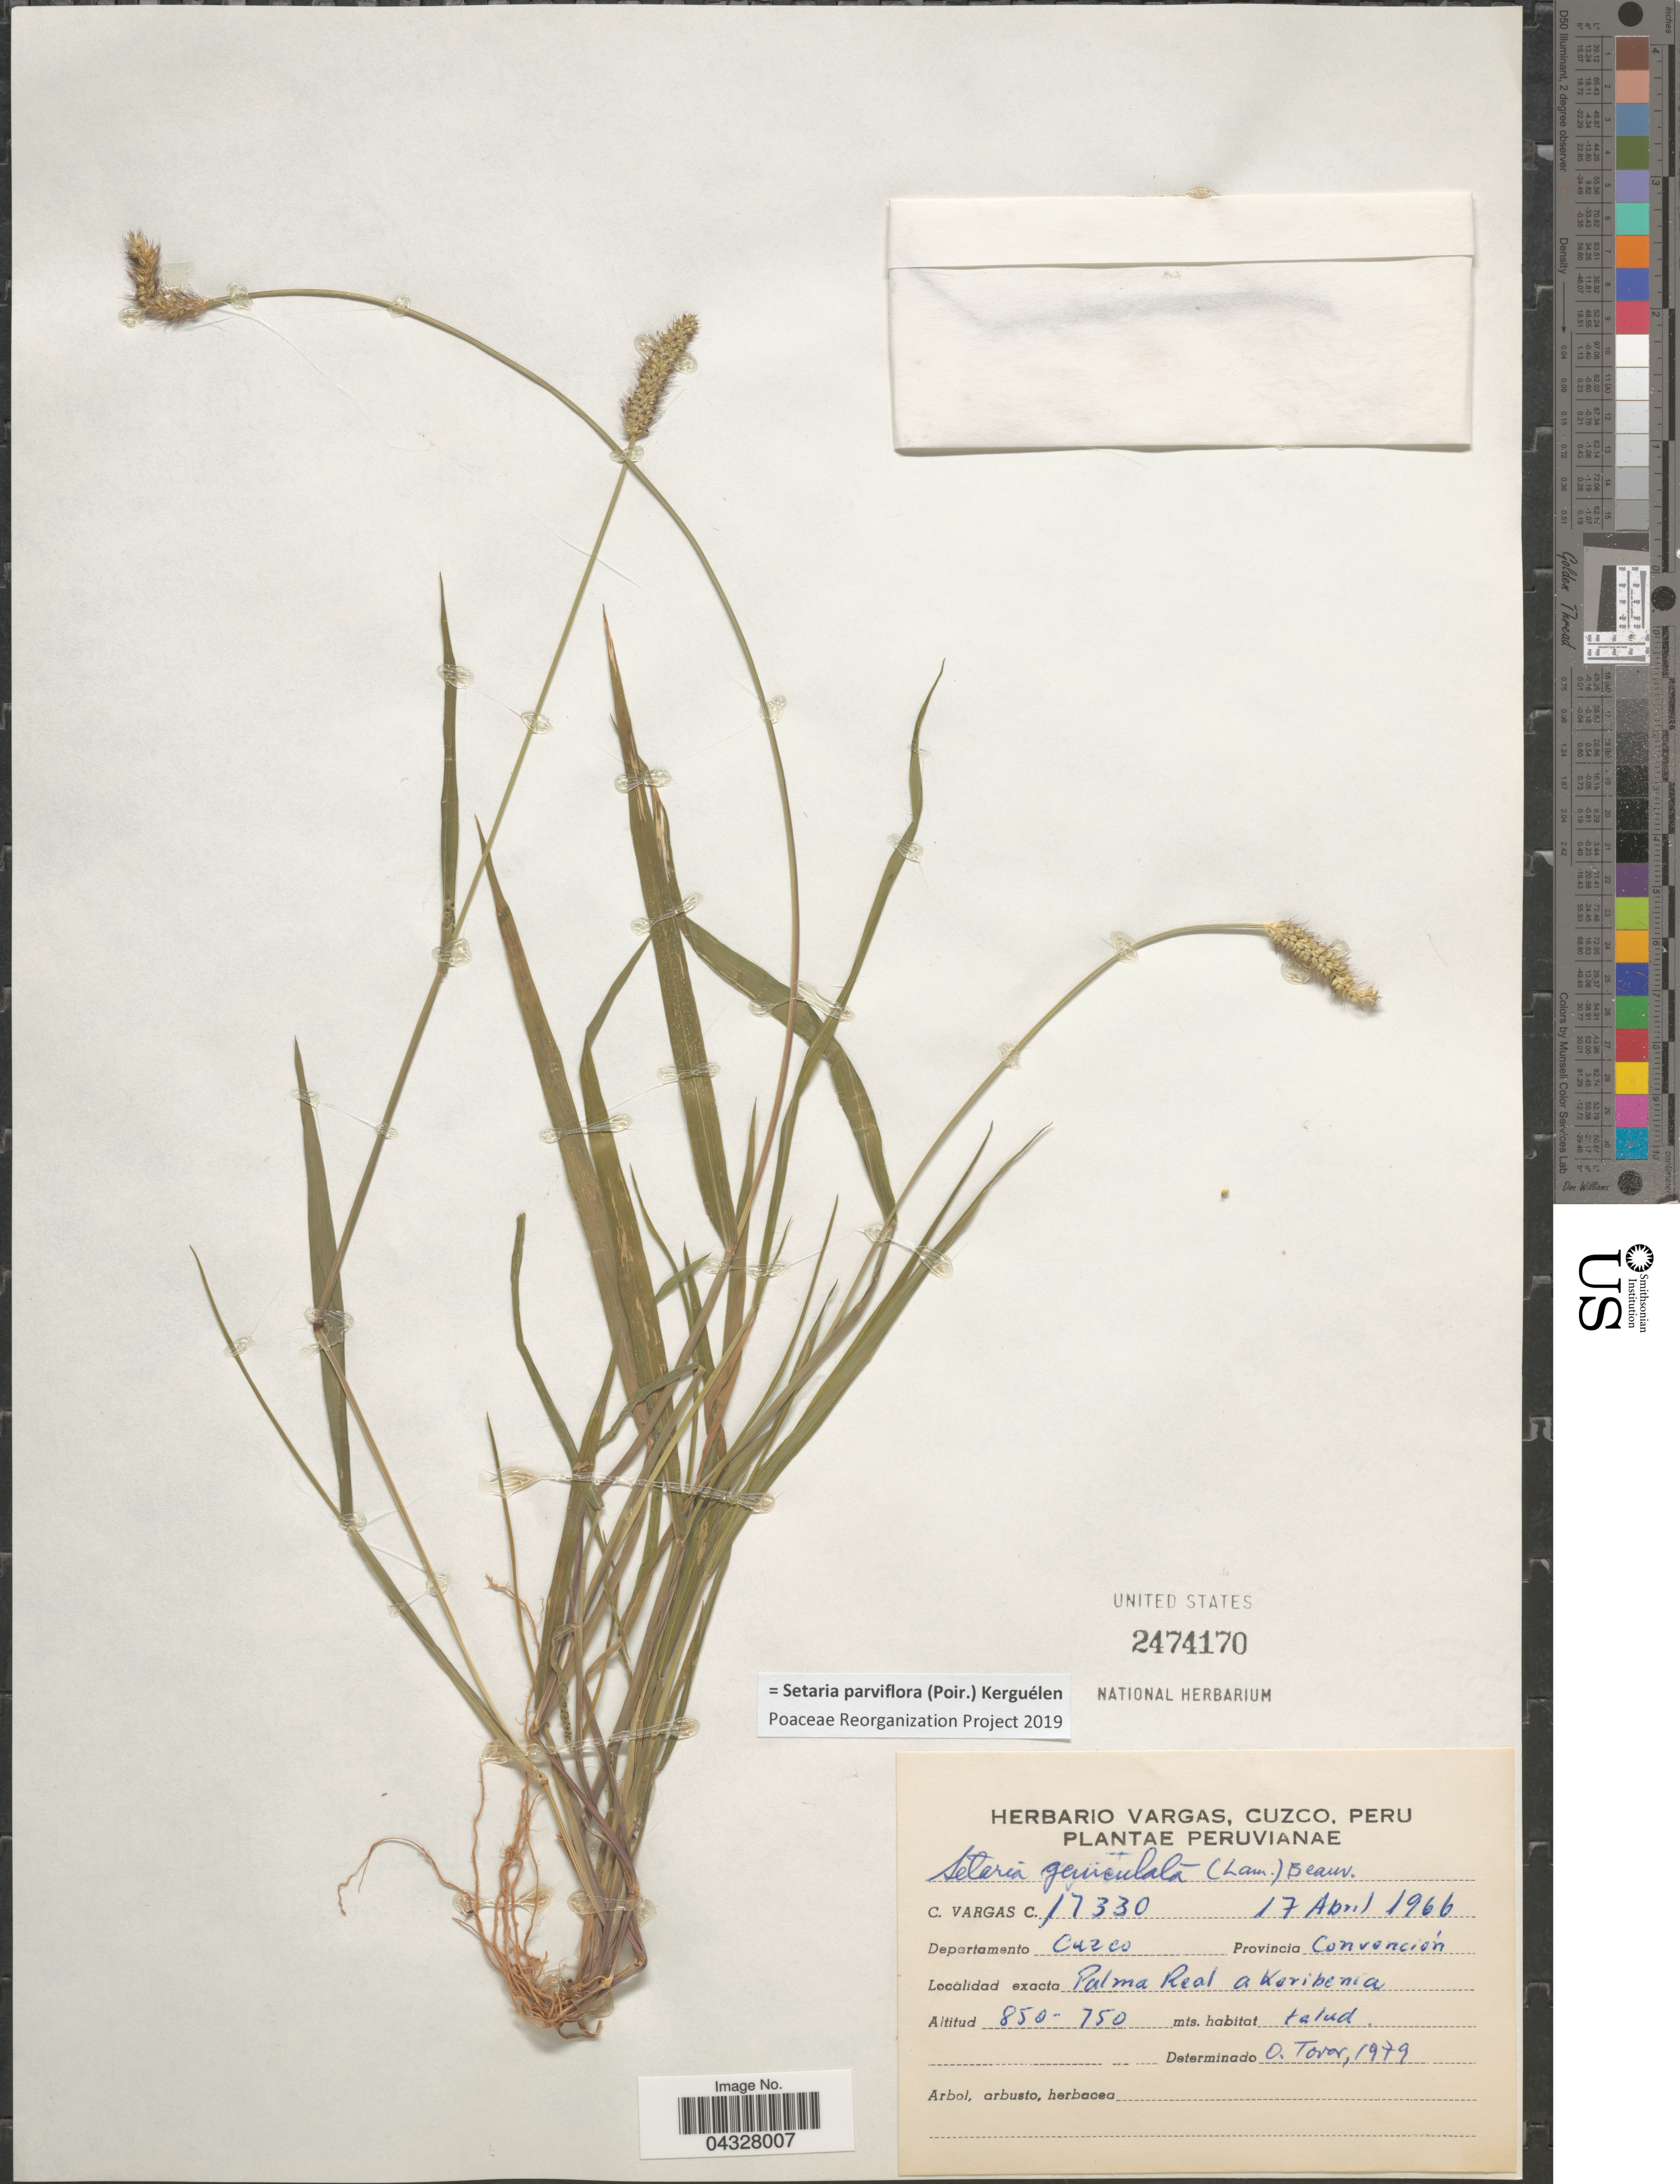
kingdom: Plantae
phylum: Tracheophyta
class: Liliopsida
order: Poales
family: Poaceae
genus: Setaria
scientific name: Setaria parviflora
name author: (Poir.) Kerguélen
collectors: C. Vargas Calderón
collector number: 17330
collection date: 1966-04-17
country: Peru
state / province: Cusco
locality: Departemento Cuzco. Provincia Convención. Palma Real a Karibenia.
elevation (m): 750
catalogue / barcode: US 2474170